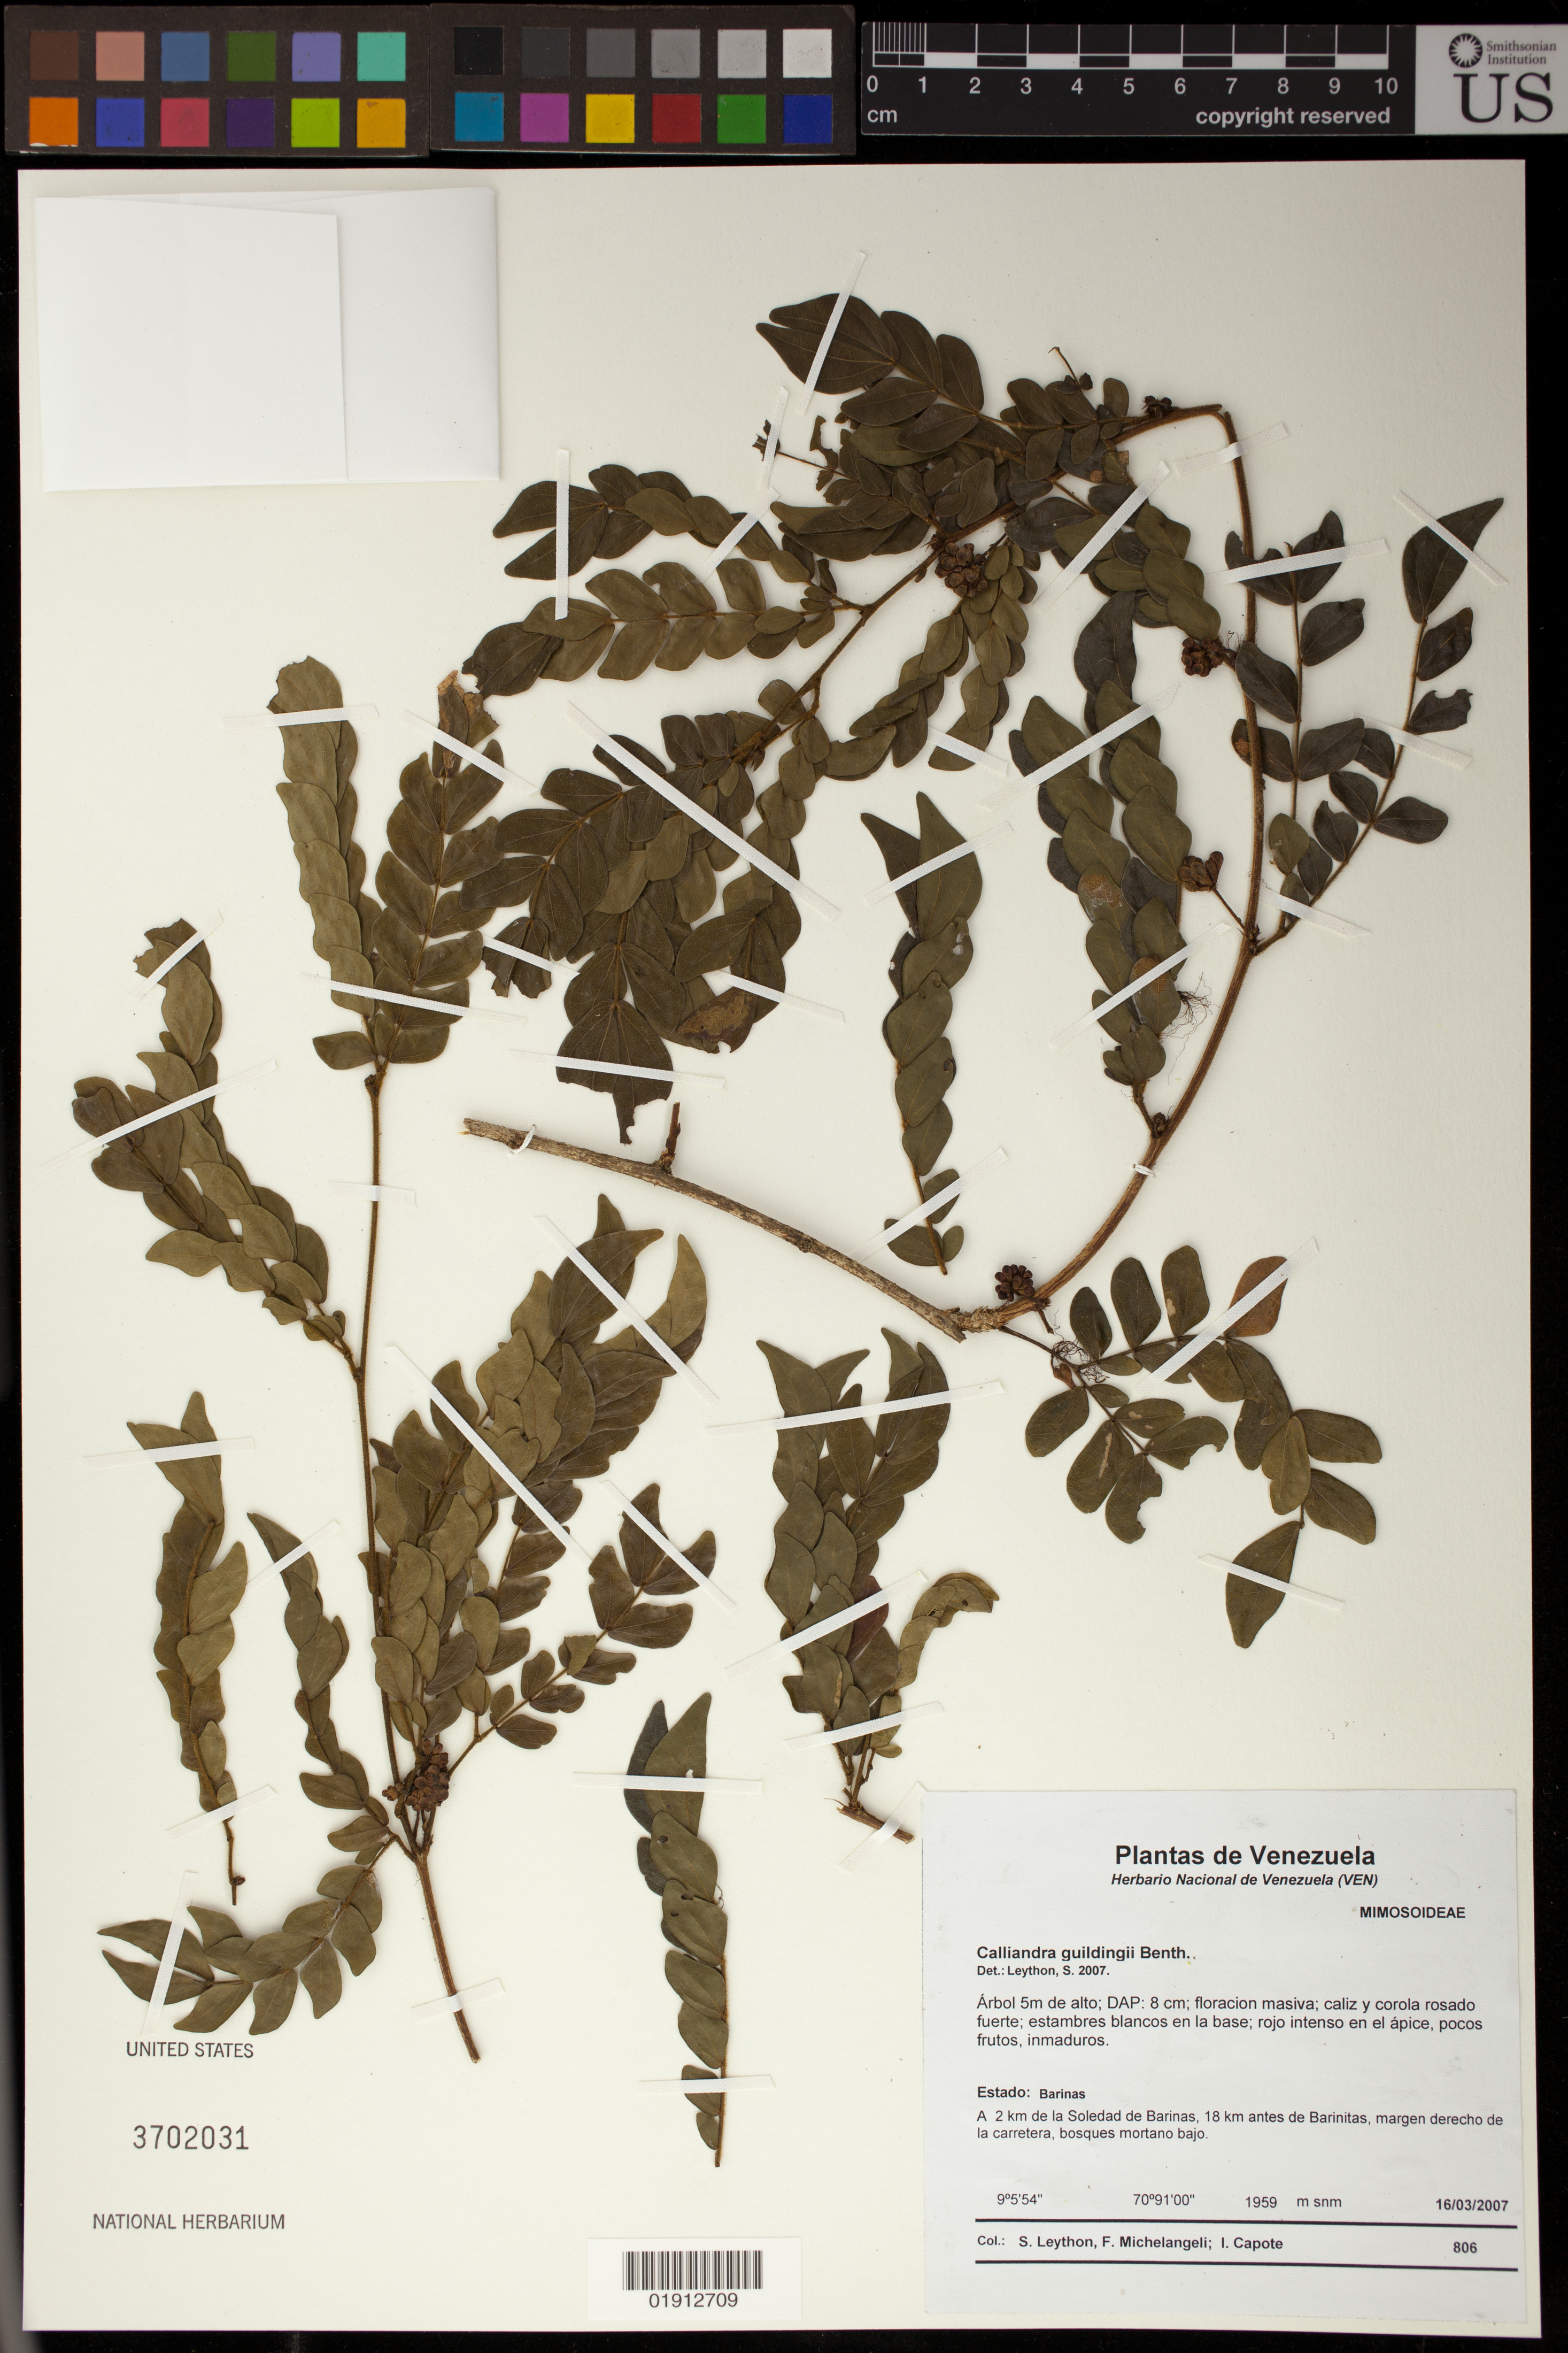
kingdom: Plantae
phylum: Tracheophyta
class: Magnoliopsida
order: Fabales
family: Fabaceae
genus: Calliandra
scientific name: Calliandra tolimensis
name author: Taub.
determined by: Leython, S.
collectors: S. Leython, F. Michelangeli & I. Capote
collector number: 806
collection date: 2007-03-16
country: Venezuela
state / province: Barinas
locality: A 2 km de la Soledad de Barinas, 18 km antes de Barinitas, margen derecho de la carretera, bosques mortano bajo.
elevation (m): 1959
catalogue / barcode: US 3702031